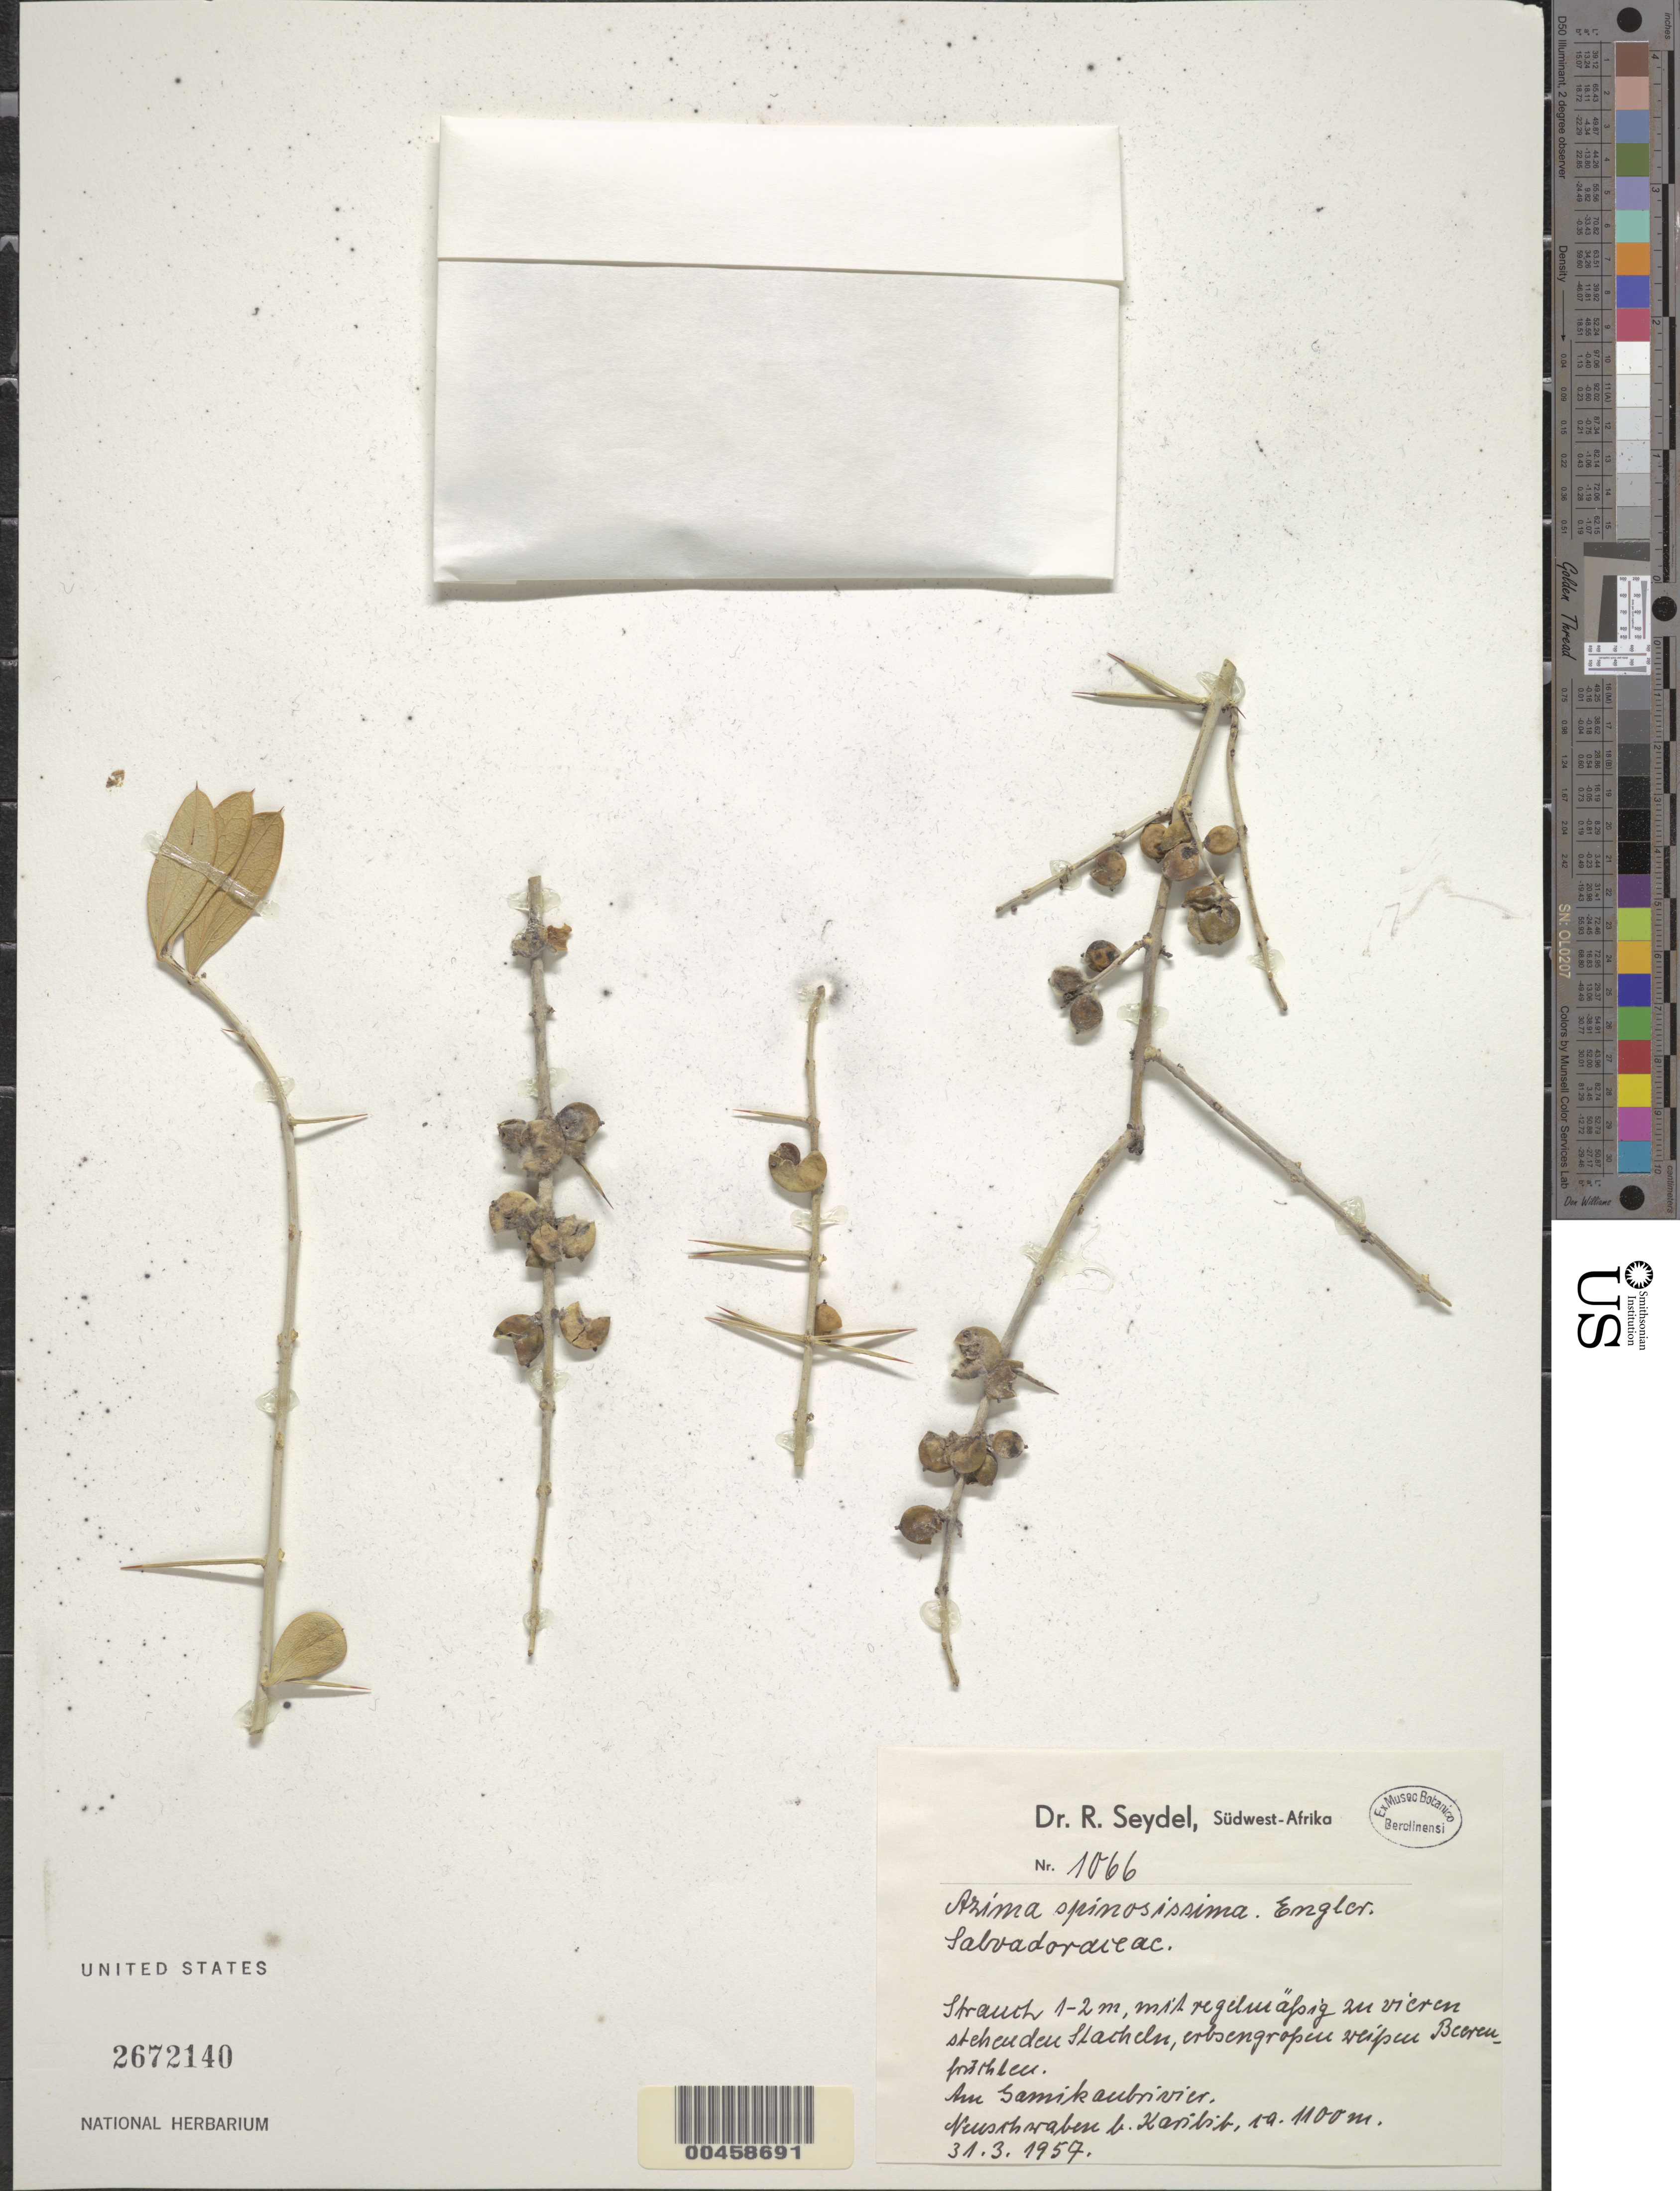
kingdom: Plantae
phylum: Tracheophyta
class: Magnoliopsida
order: Brassicales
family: Salvadoraceae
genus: Azima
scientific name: Azima tetracantha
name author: Lam.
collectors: R. Seydel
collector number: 1066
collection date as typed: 31 Mar 1957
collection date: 1957-03-31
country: Namibia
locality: Am samikaubrivier, neuschoraben b. karibib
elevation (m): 1100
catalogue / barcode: US 2672140